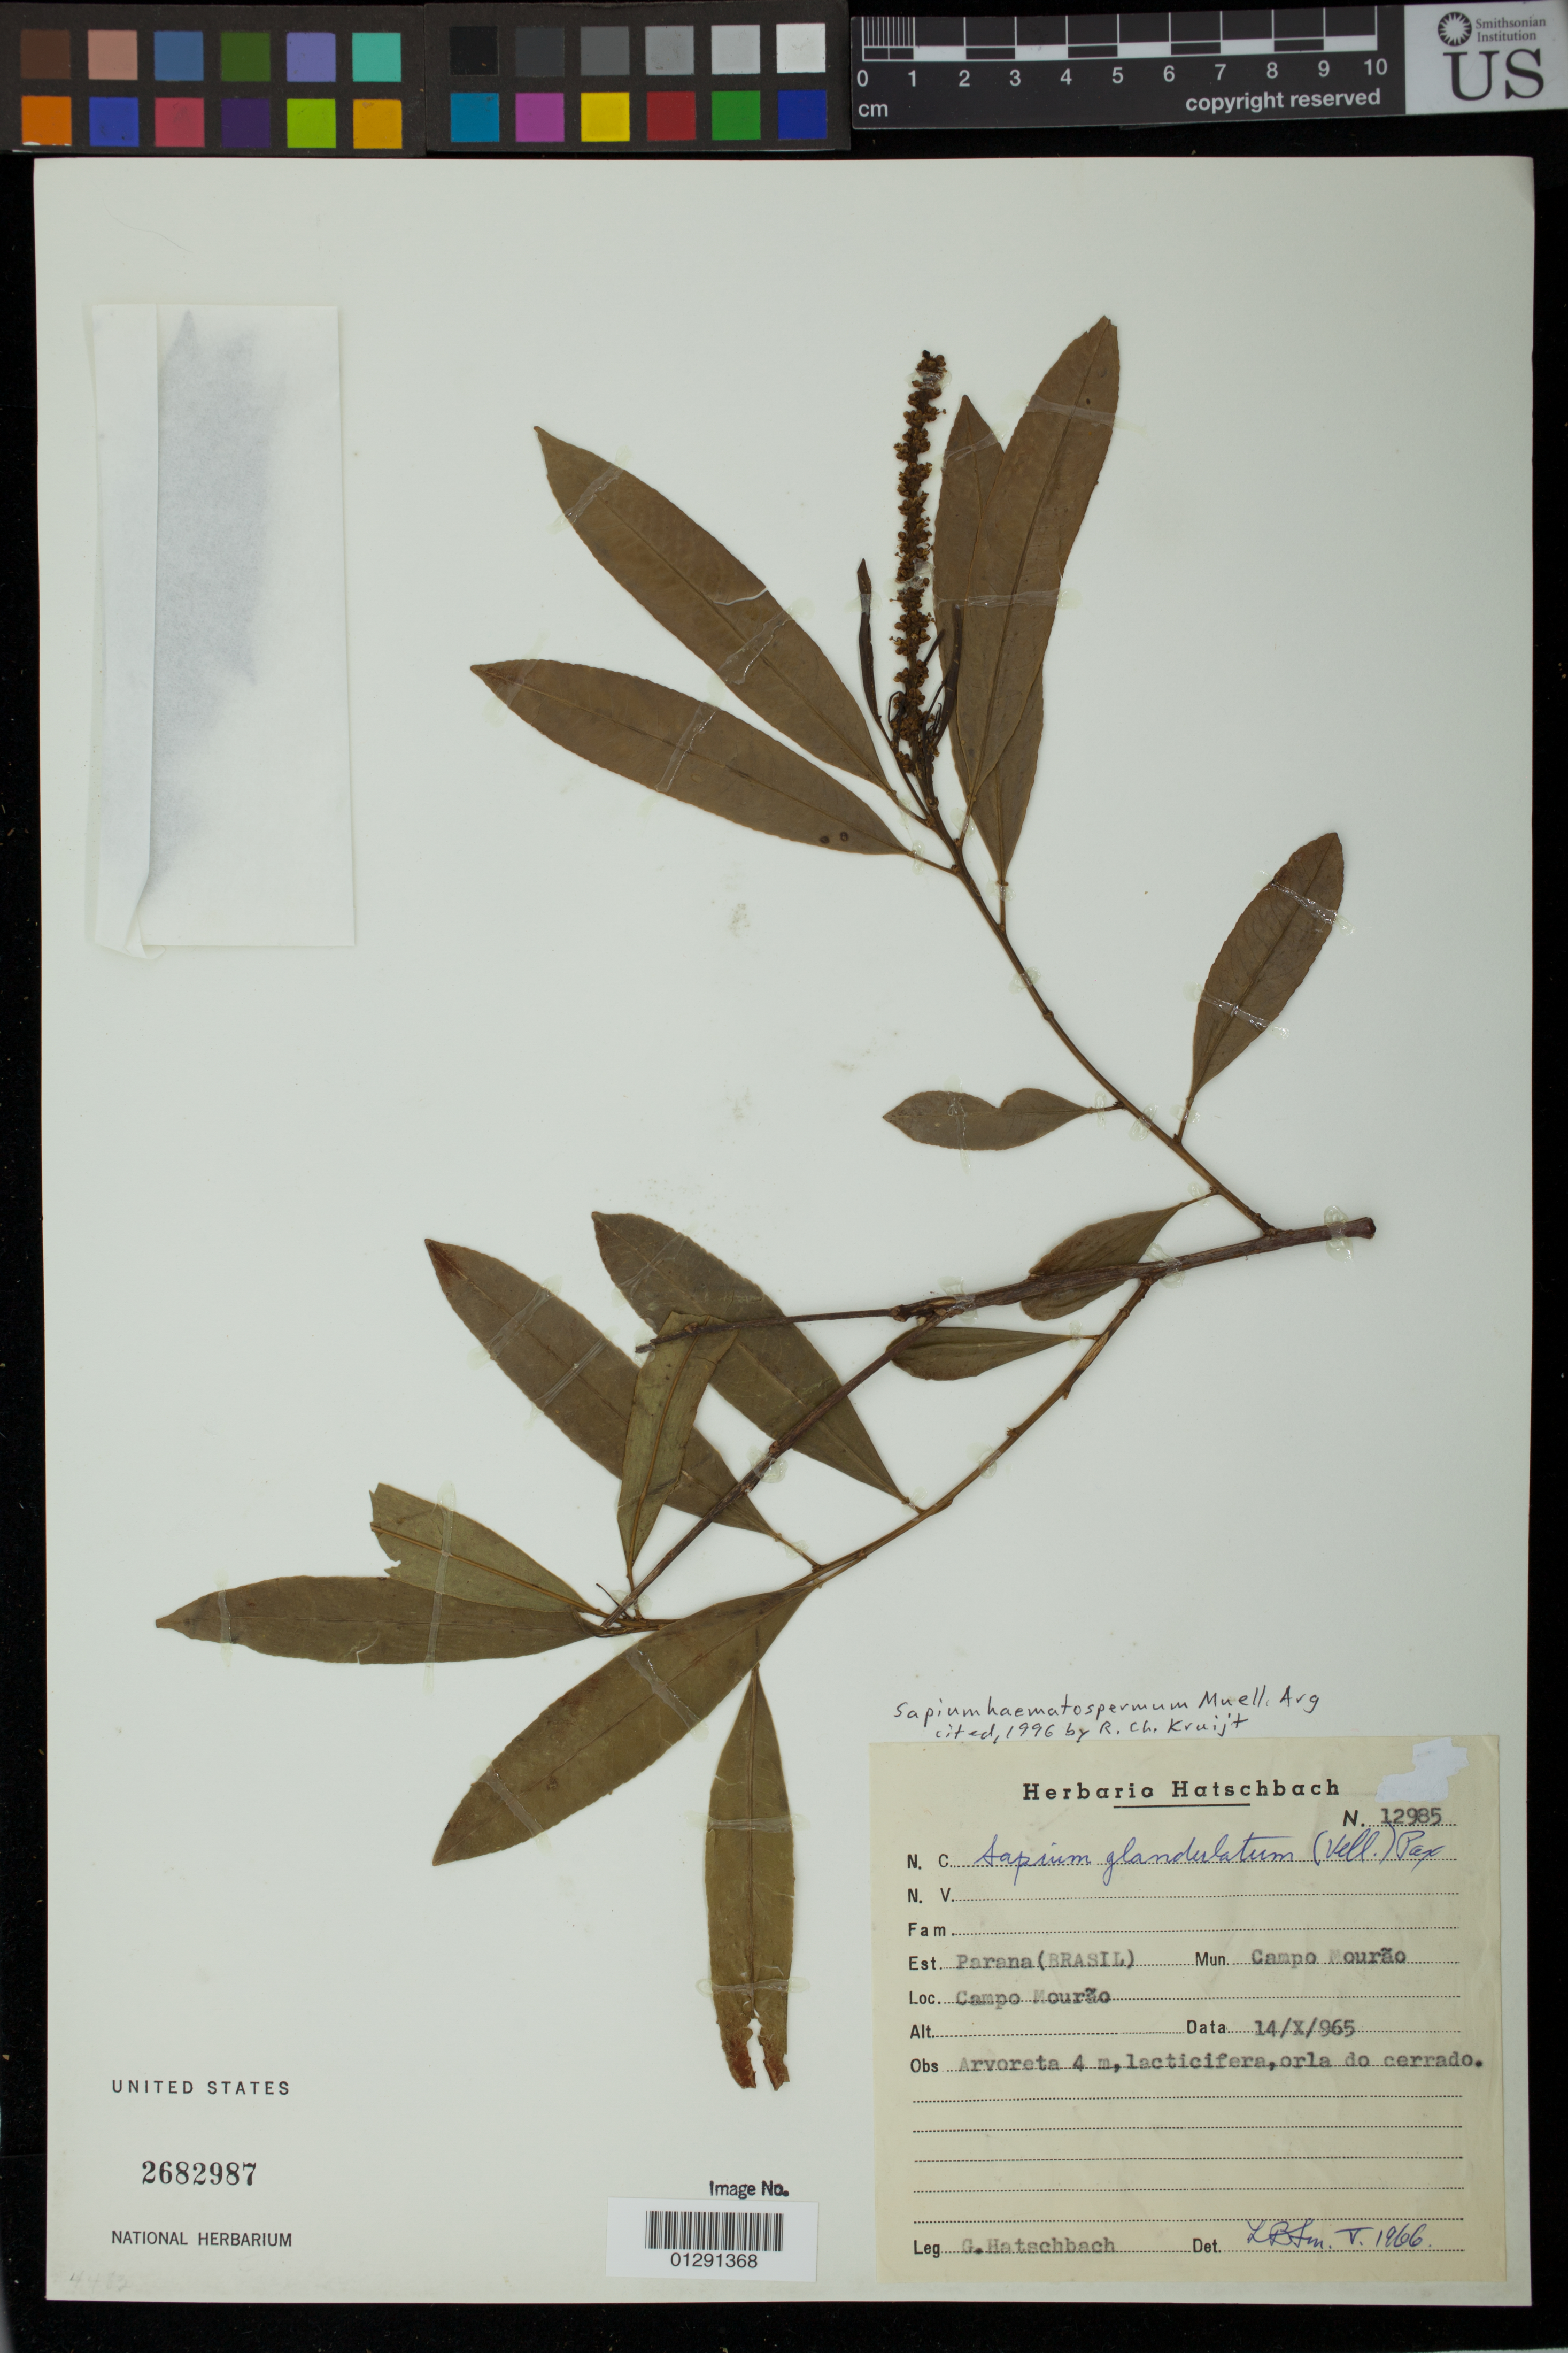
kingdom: Plantae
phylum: Tracheophyta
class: Magnoliopsida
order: Malpighiales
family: Euphorbiaceae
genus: Sapium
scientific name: Sapium haematospermum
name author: Müll. Arg.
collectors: G. Hatschbach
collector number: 12985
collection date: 1965-10-14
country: Brazil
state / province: Parana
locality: Campo Fourao, Campo Mourao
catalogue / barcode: US 2682987